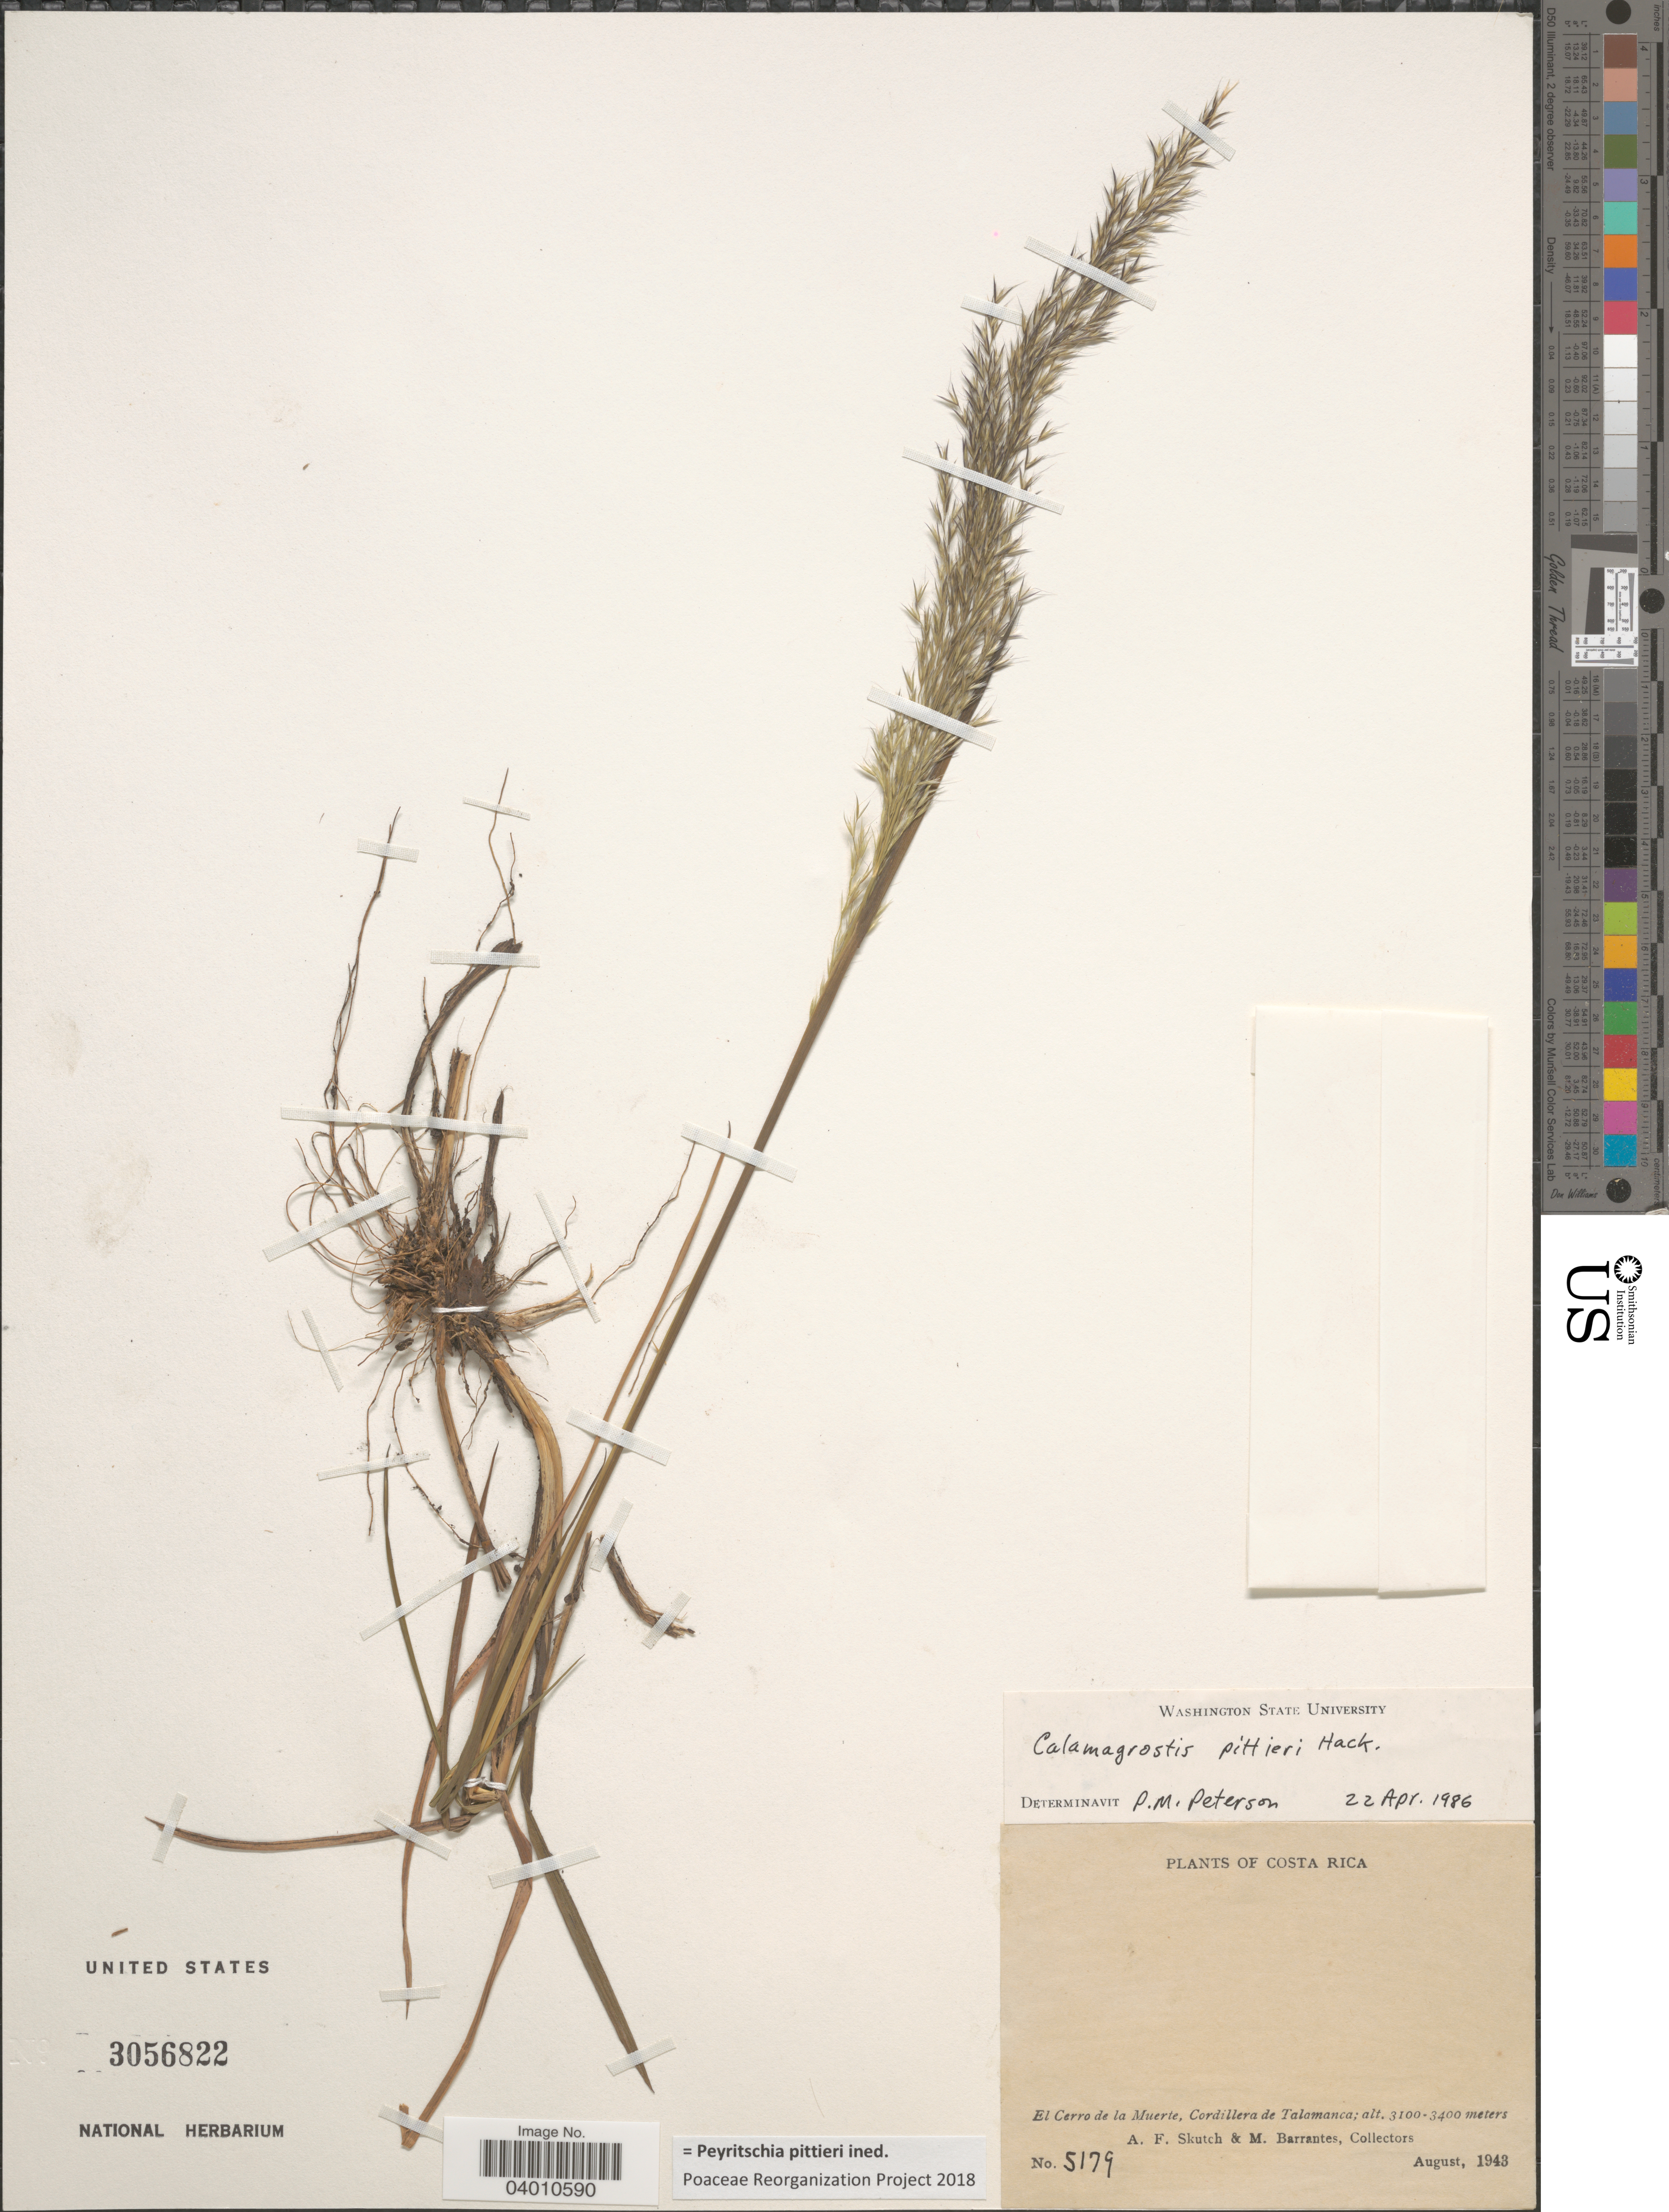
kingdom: Plantae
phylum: Tracheophyta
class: Liliopsida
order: Poales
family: Poaceae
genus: Peyritschia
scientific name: Peyritschia pittieri ined.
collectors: A. F. Skutch & M. Barrantes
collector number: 5179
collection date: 1943-08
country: Costa Rica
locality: El Cerro de la Muerte, Cordillera de Talamanca.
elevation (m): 3100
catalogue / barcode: US 3056822